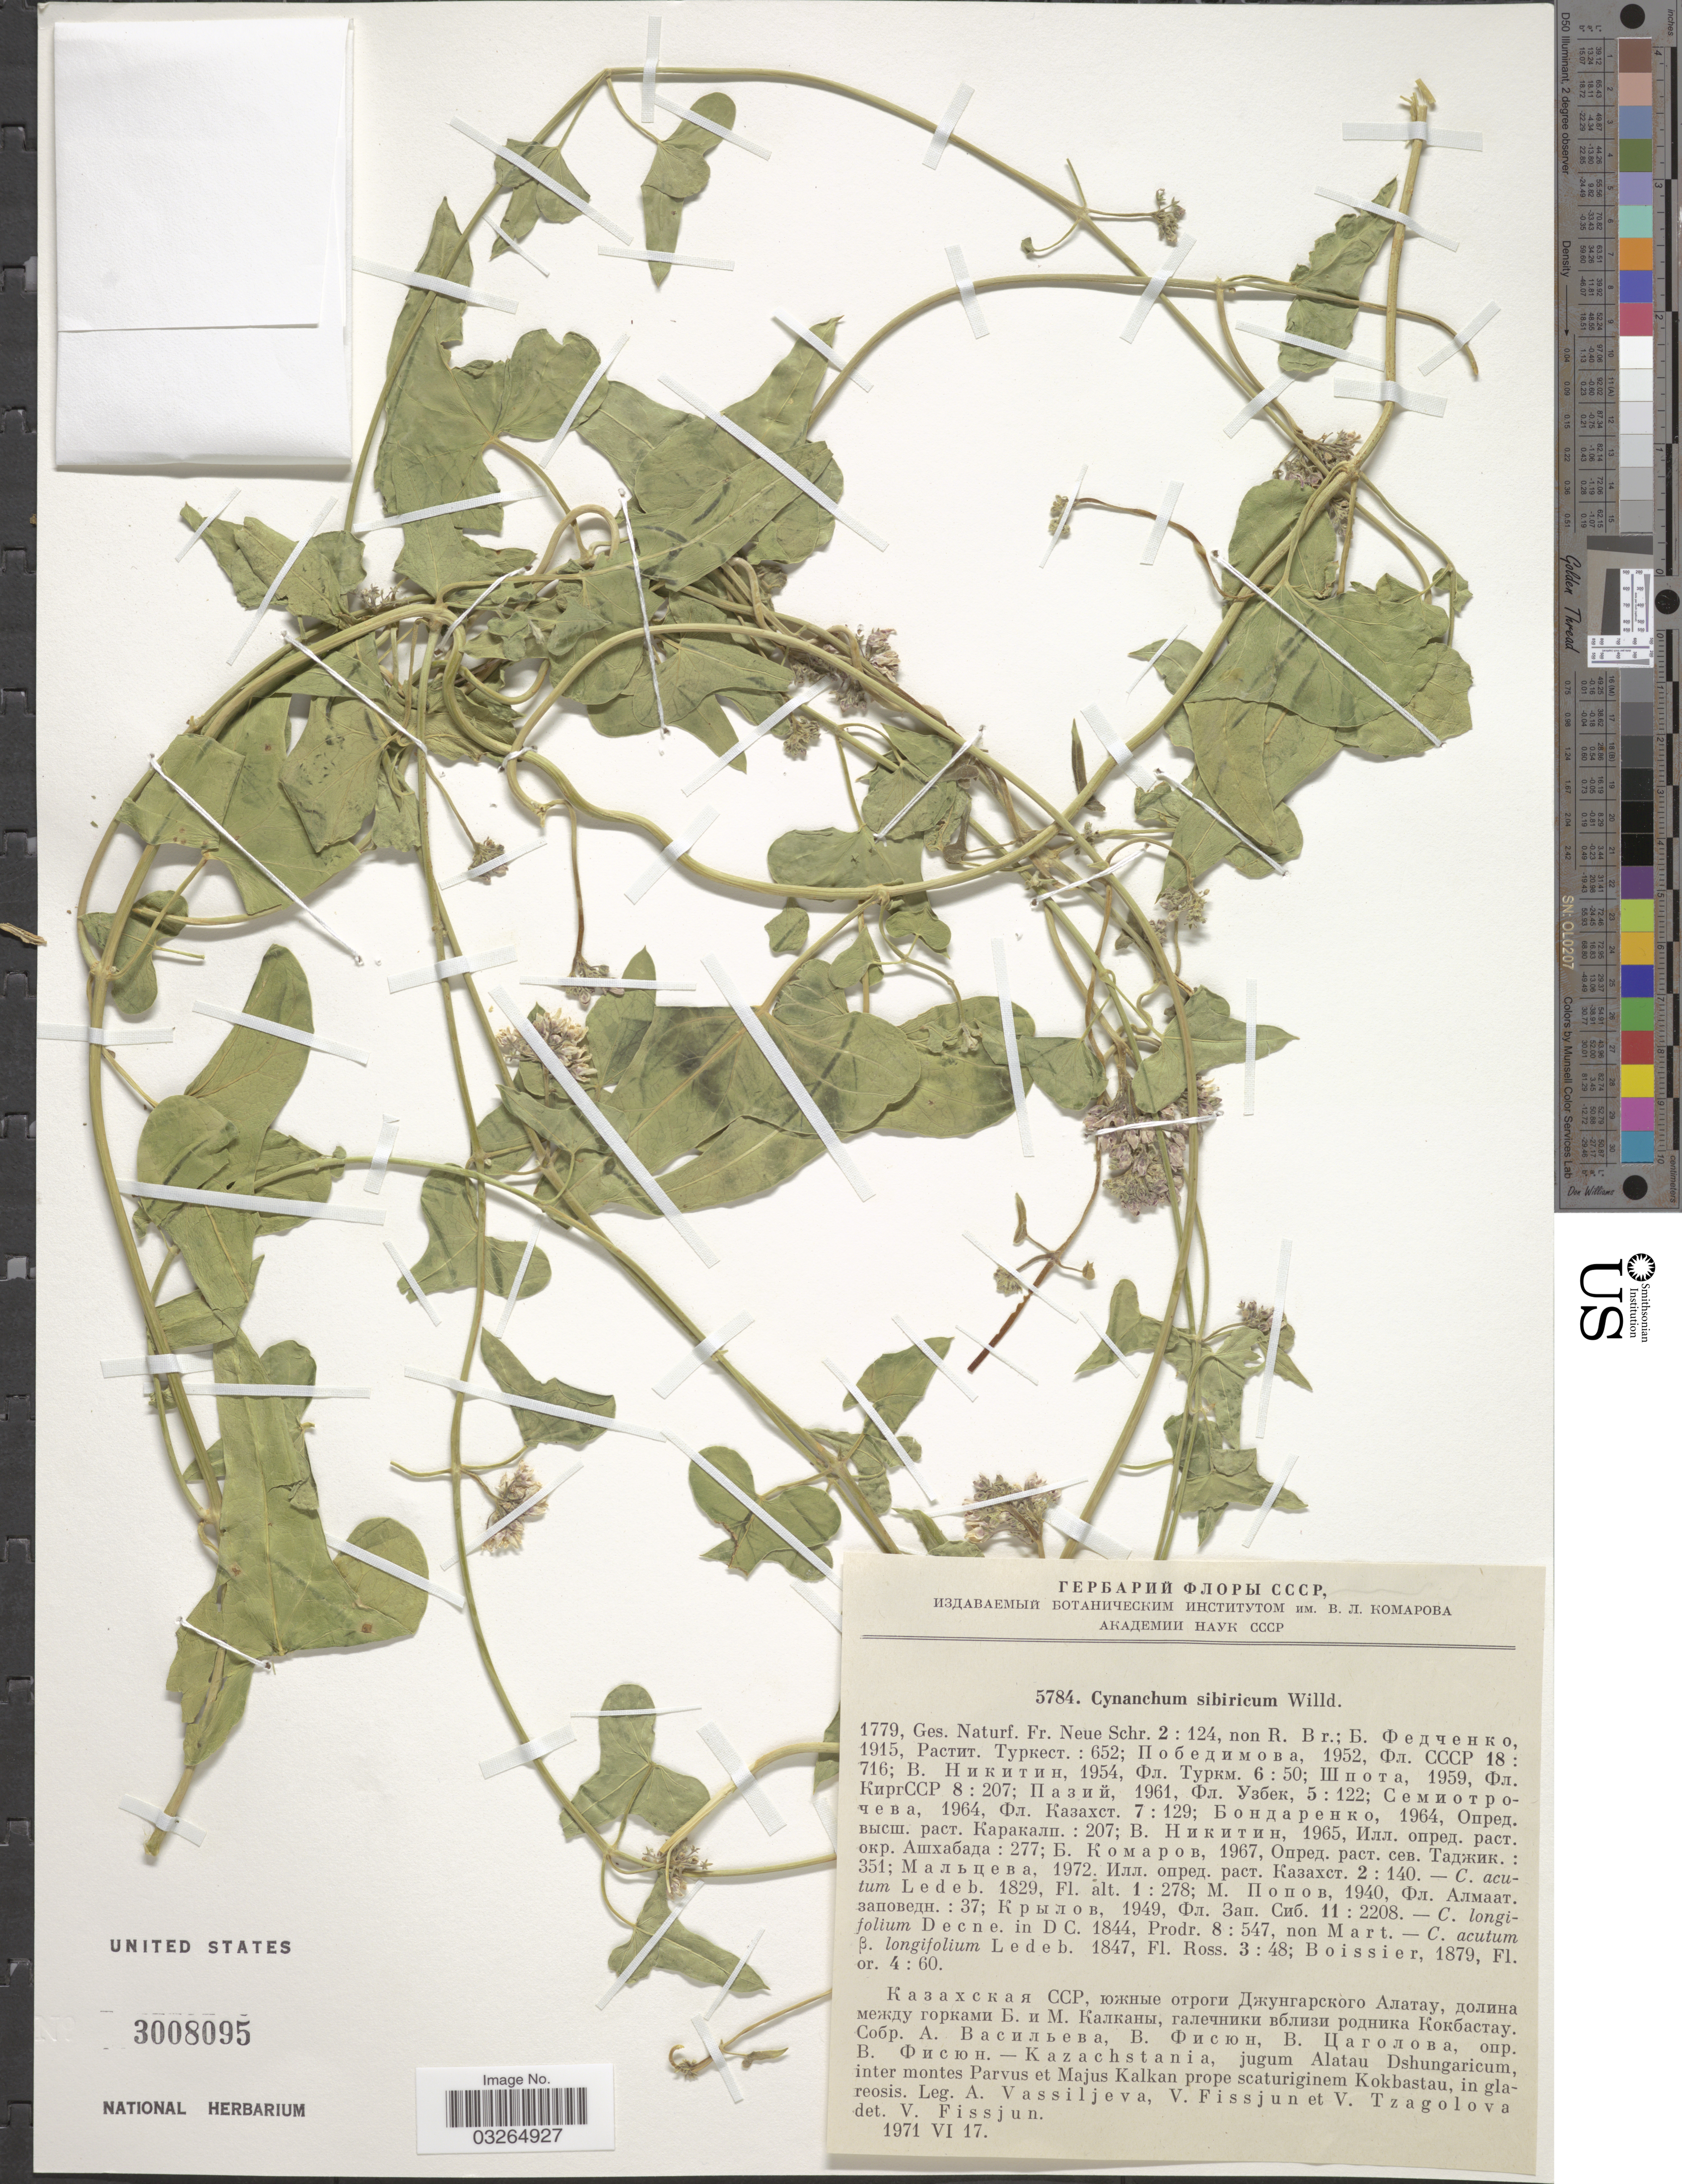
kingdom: Plantae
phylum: Tracheophyta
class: Magnoliopsida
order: Gentianales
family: Apocynaceae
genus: Cynanchum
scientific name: Cynanchum sibiricum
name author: Willd.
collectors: A. Vassiljeva, V. Fissjun & V. Tzagolova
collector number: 5784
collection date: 1971-06-17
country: Kazakhstan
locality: Kazachstania, jugum Alatau Dshungaricum, inter montes Parvus et Majus Kalkan prope scaturiginem Kokbastau.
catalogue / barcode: US 3008095